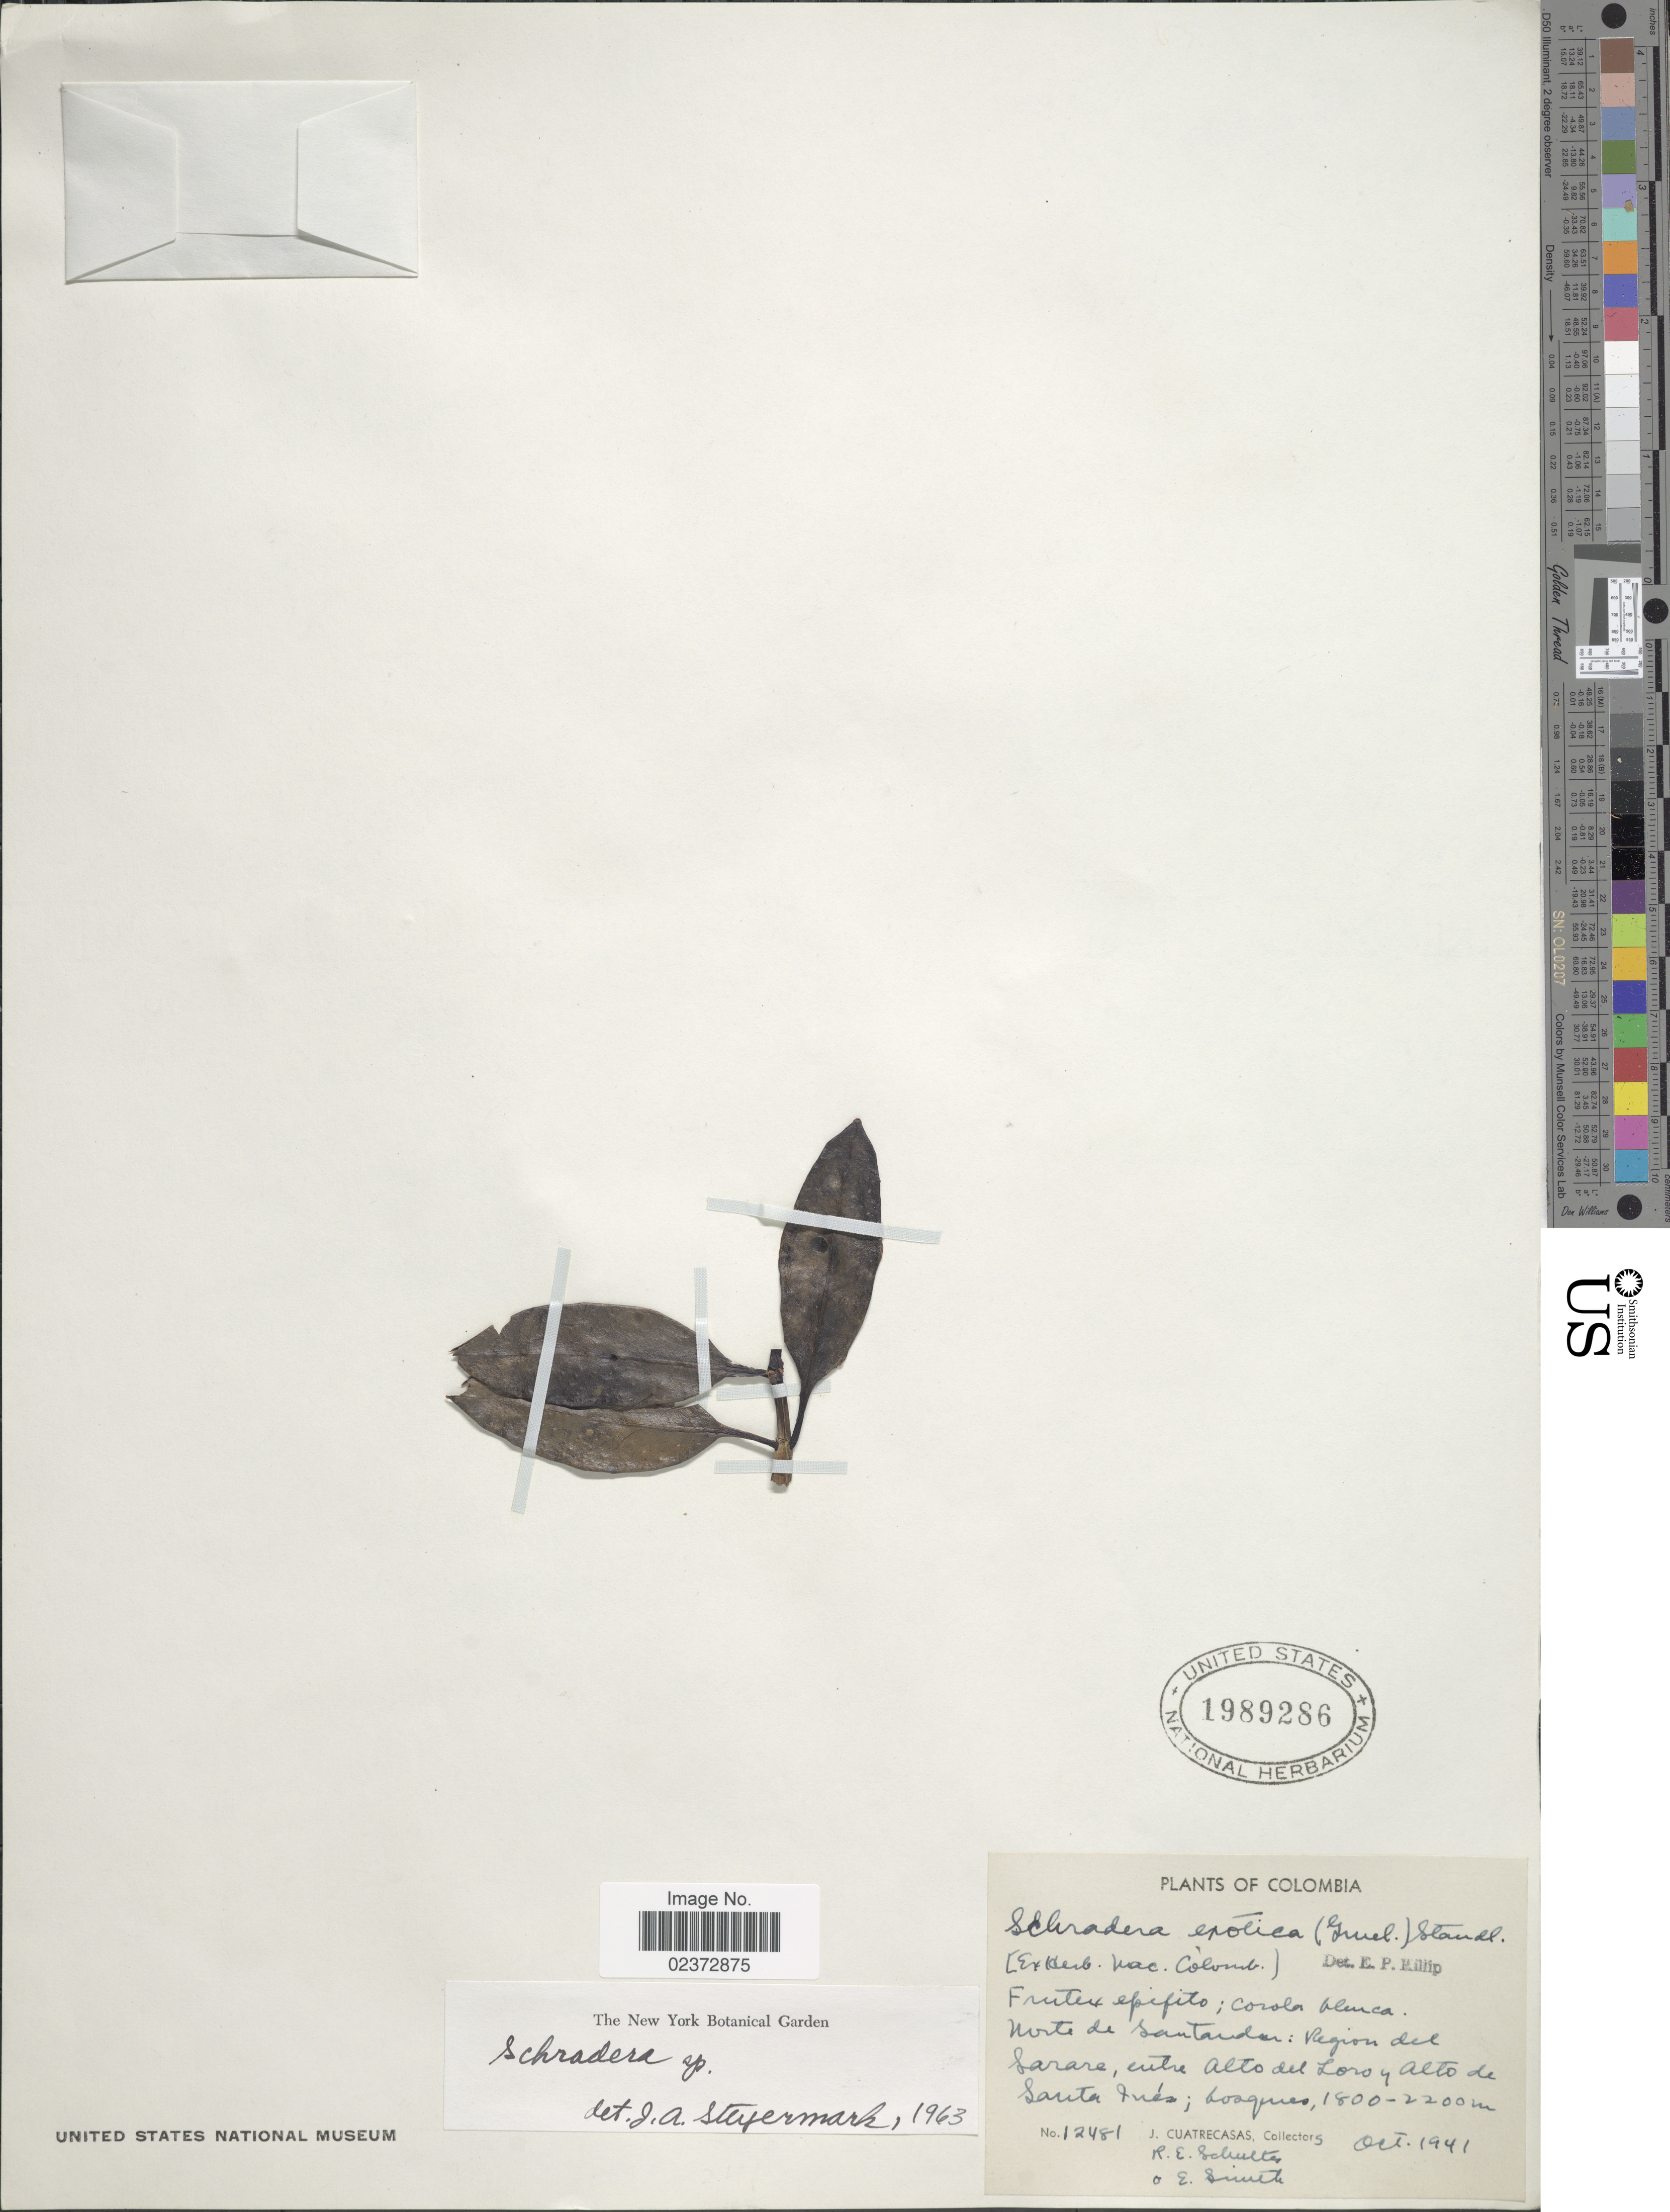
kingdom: Plantae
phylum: Tracheophyta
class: Magnoliopsida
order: Gentianales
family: Rubiaceae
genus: Schradera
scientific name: Schradera sp.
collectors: J. Cuatrecasas, R. E. Schultes & E. Smith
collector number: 12481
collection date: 1941-10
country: Colombia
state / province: Norte de Santander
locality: Region del Sarare, entre Alto del Loro y Alto de Santa Inés; bosques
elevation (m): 1800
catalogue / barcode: US 1989286